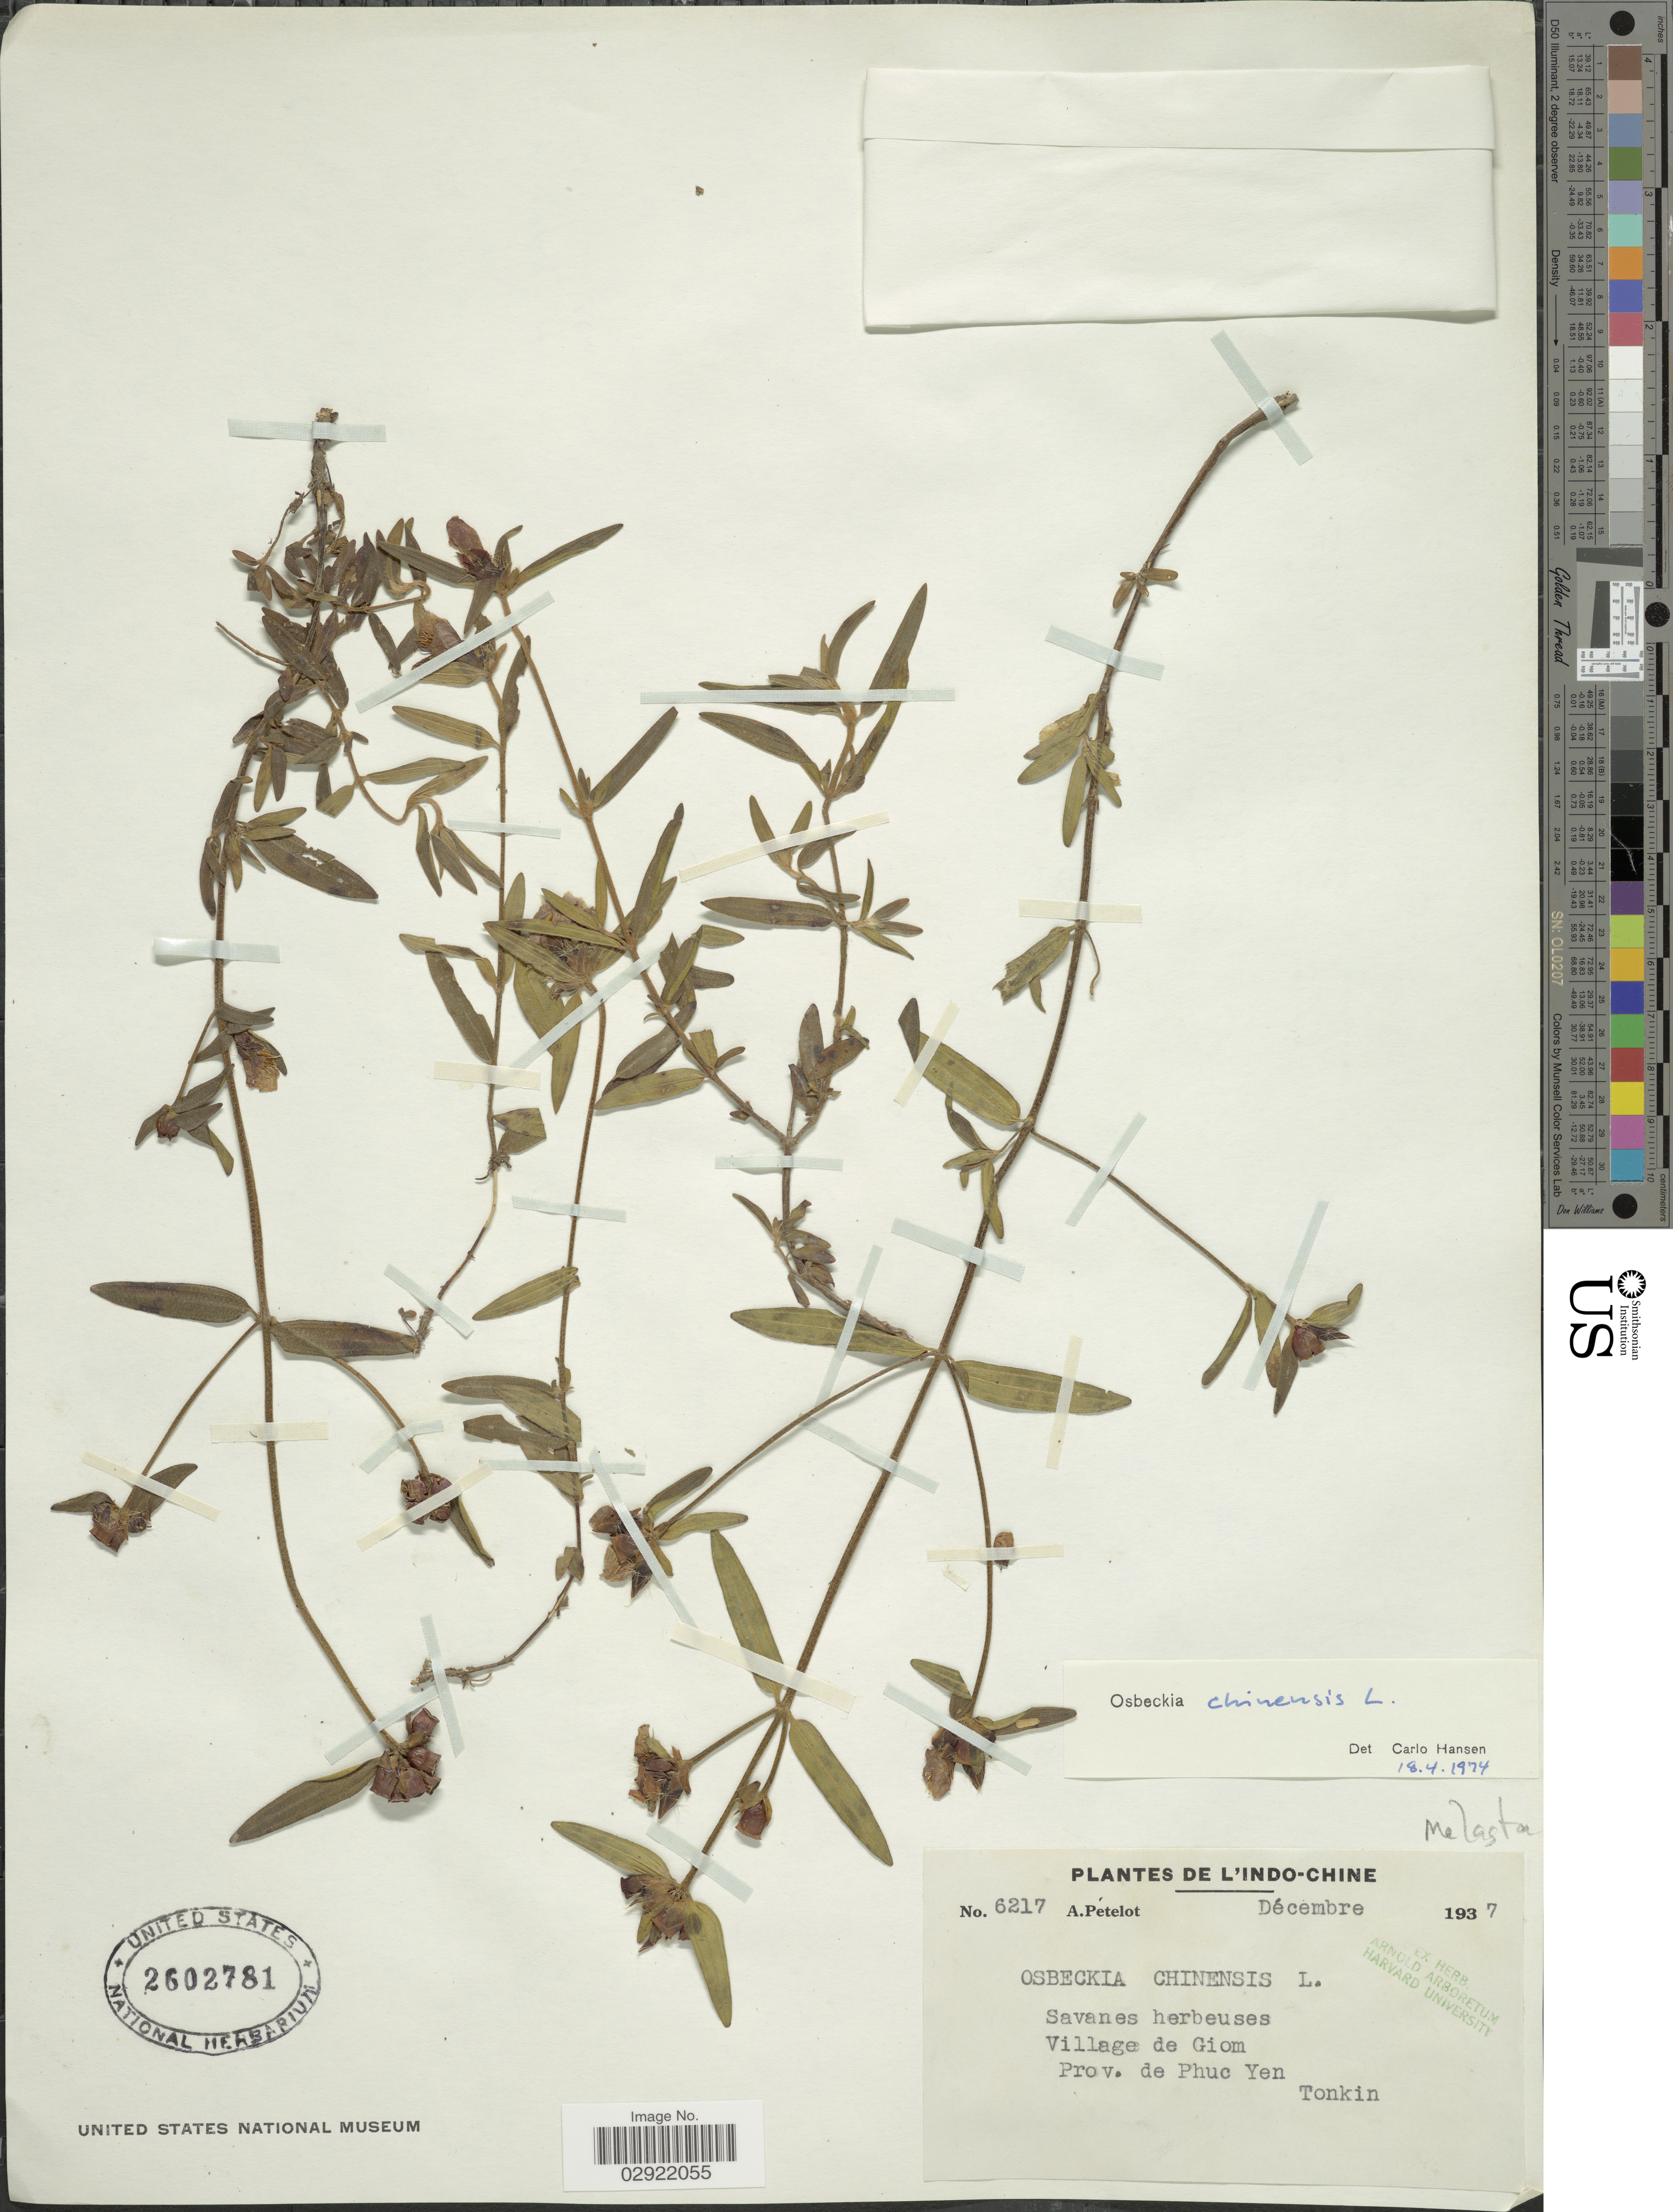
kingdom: Plantae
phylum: Tracheophyta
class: Magnoliopsida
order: Myrtales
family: Melastomataceae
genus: Osbeckia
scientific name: Osbeckia chinensis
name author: L.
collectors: A. Petelot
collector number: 6217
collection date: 1937-12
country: Vietnam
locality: Indo-Chine. Village de Giom, Prov. de Phuc Yen, Tonkin.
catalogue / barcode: US 2602781